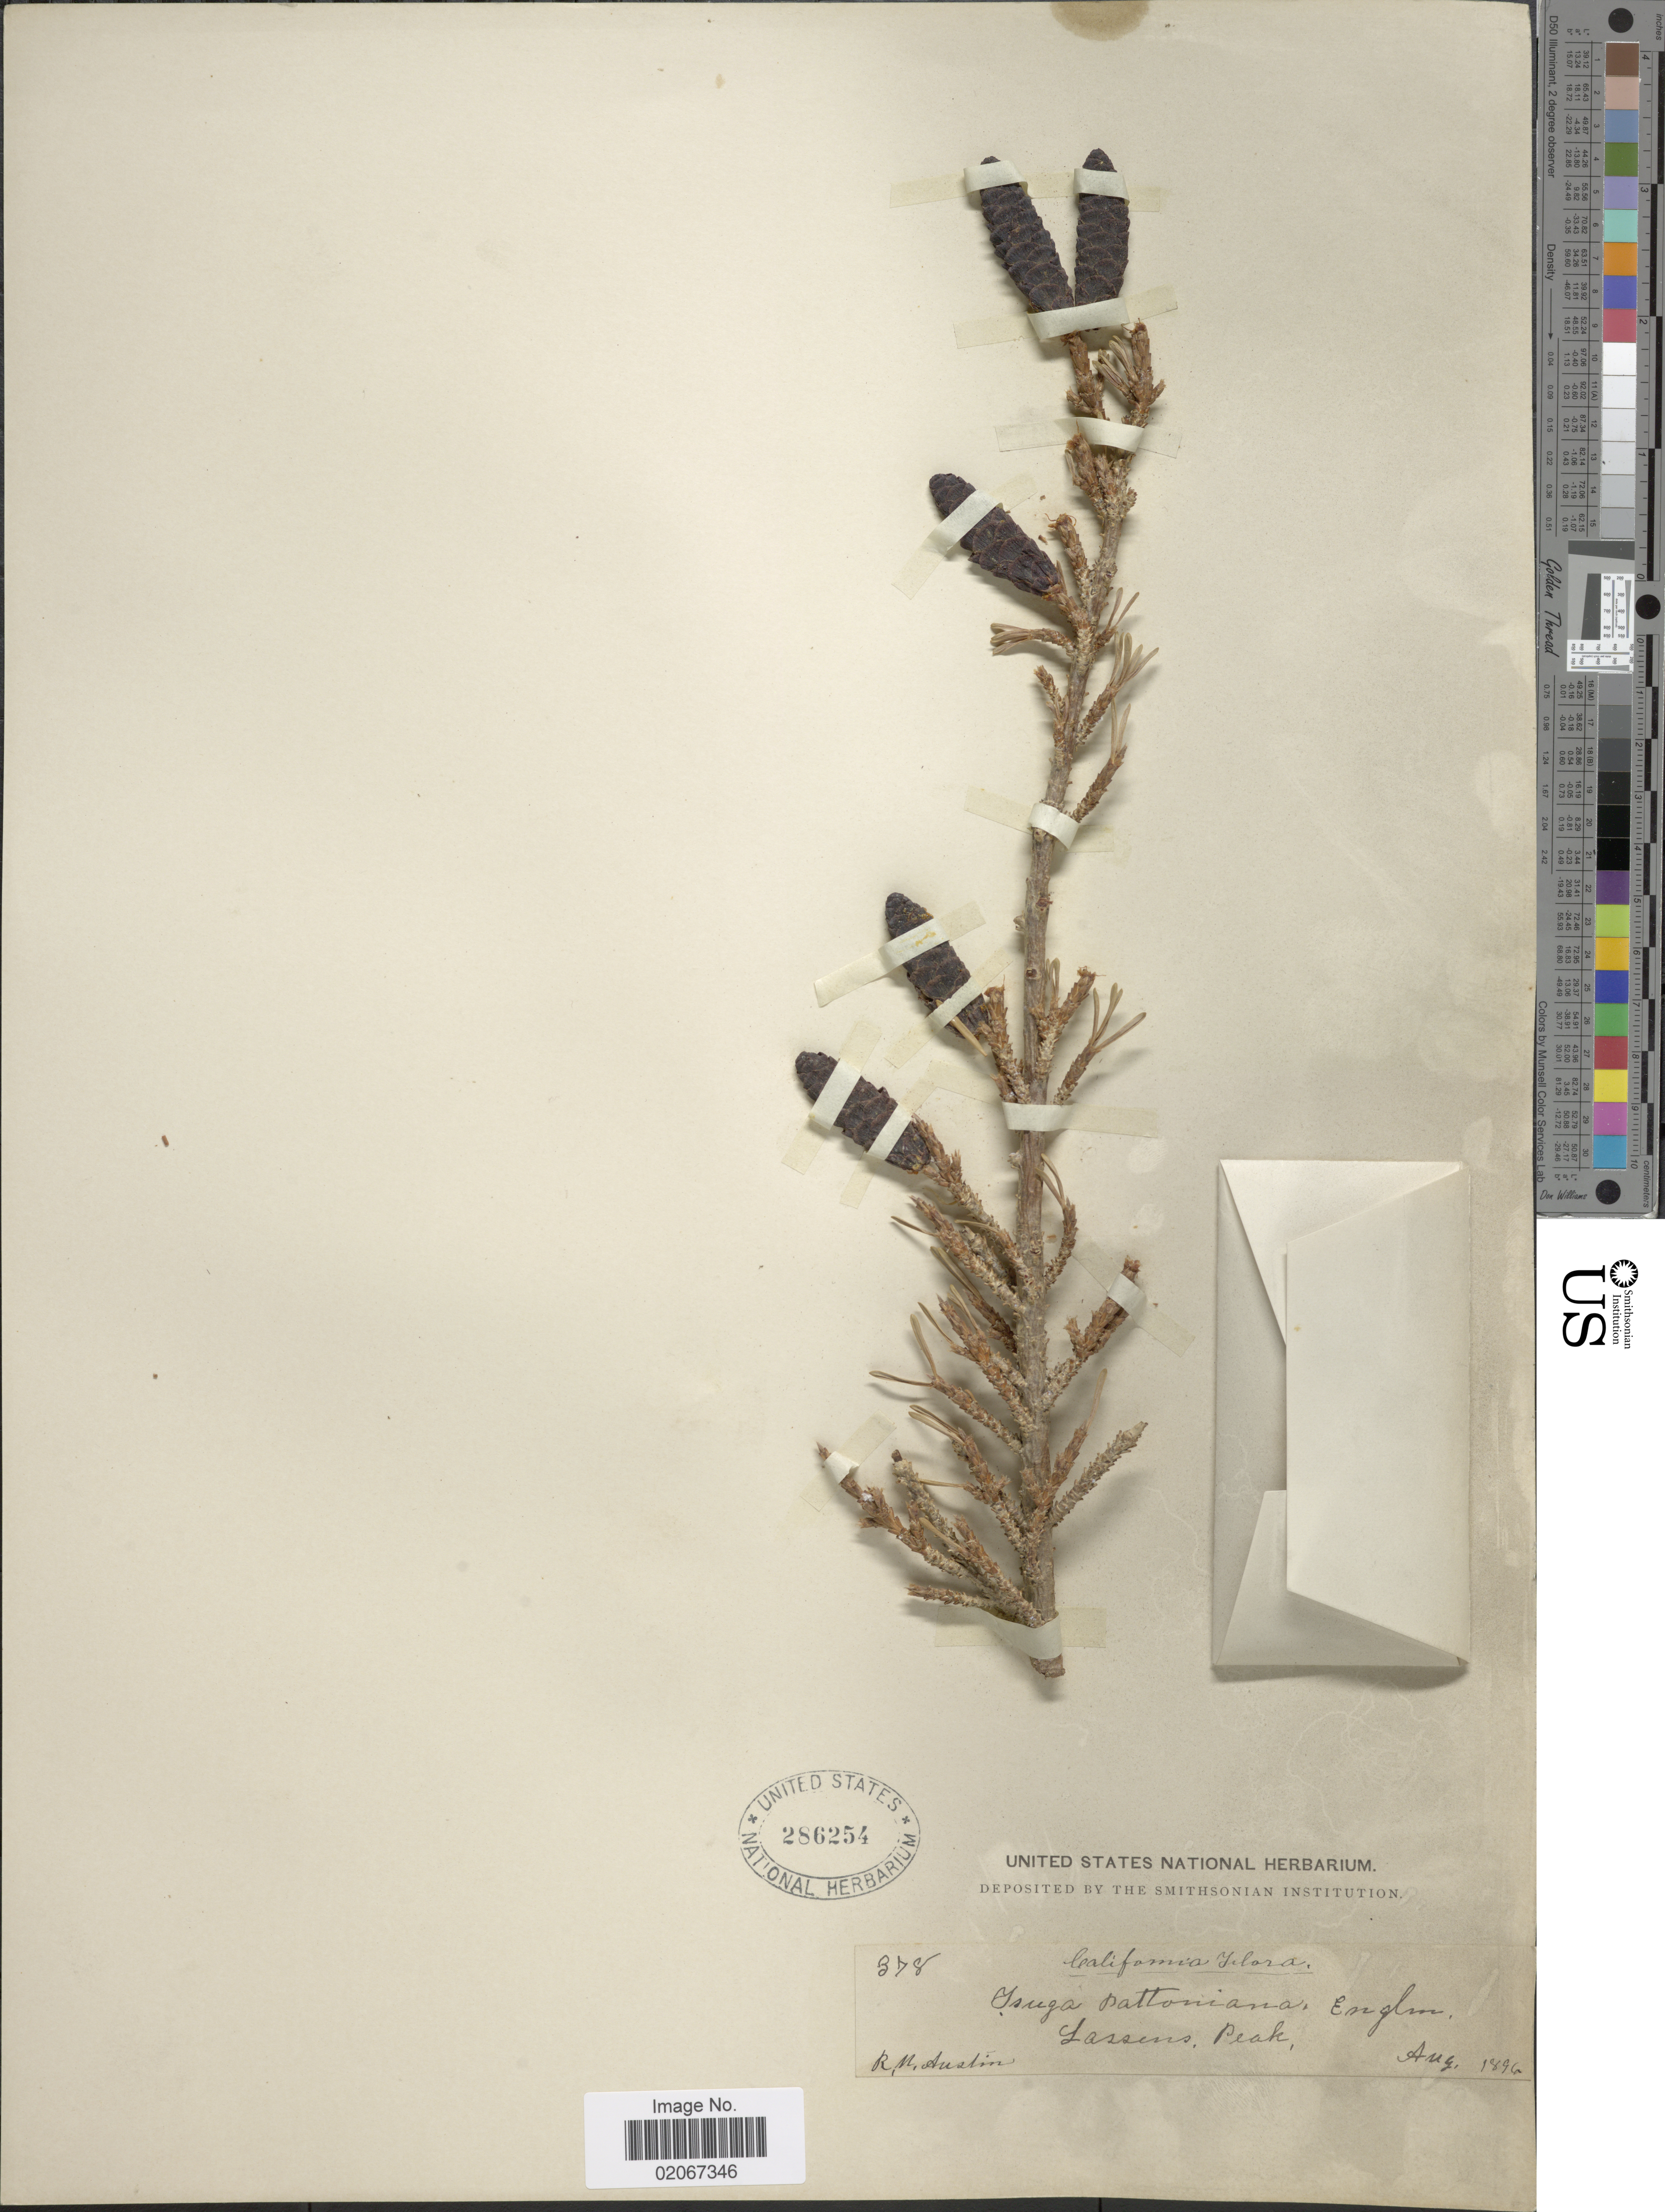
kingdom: Plantae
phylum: Tracheophyta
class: Pinopsida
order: Pinales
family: Pinaceae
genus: Tsuga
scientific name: Tsuga mertensiana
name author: (Bong.) Carrière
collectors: R. Austin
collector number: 378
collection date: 1896-08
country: United States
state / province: California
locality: Lassens Peak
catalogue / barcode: US 286254